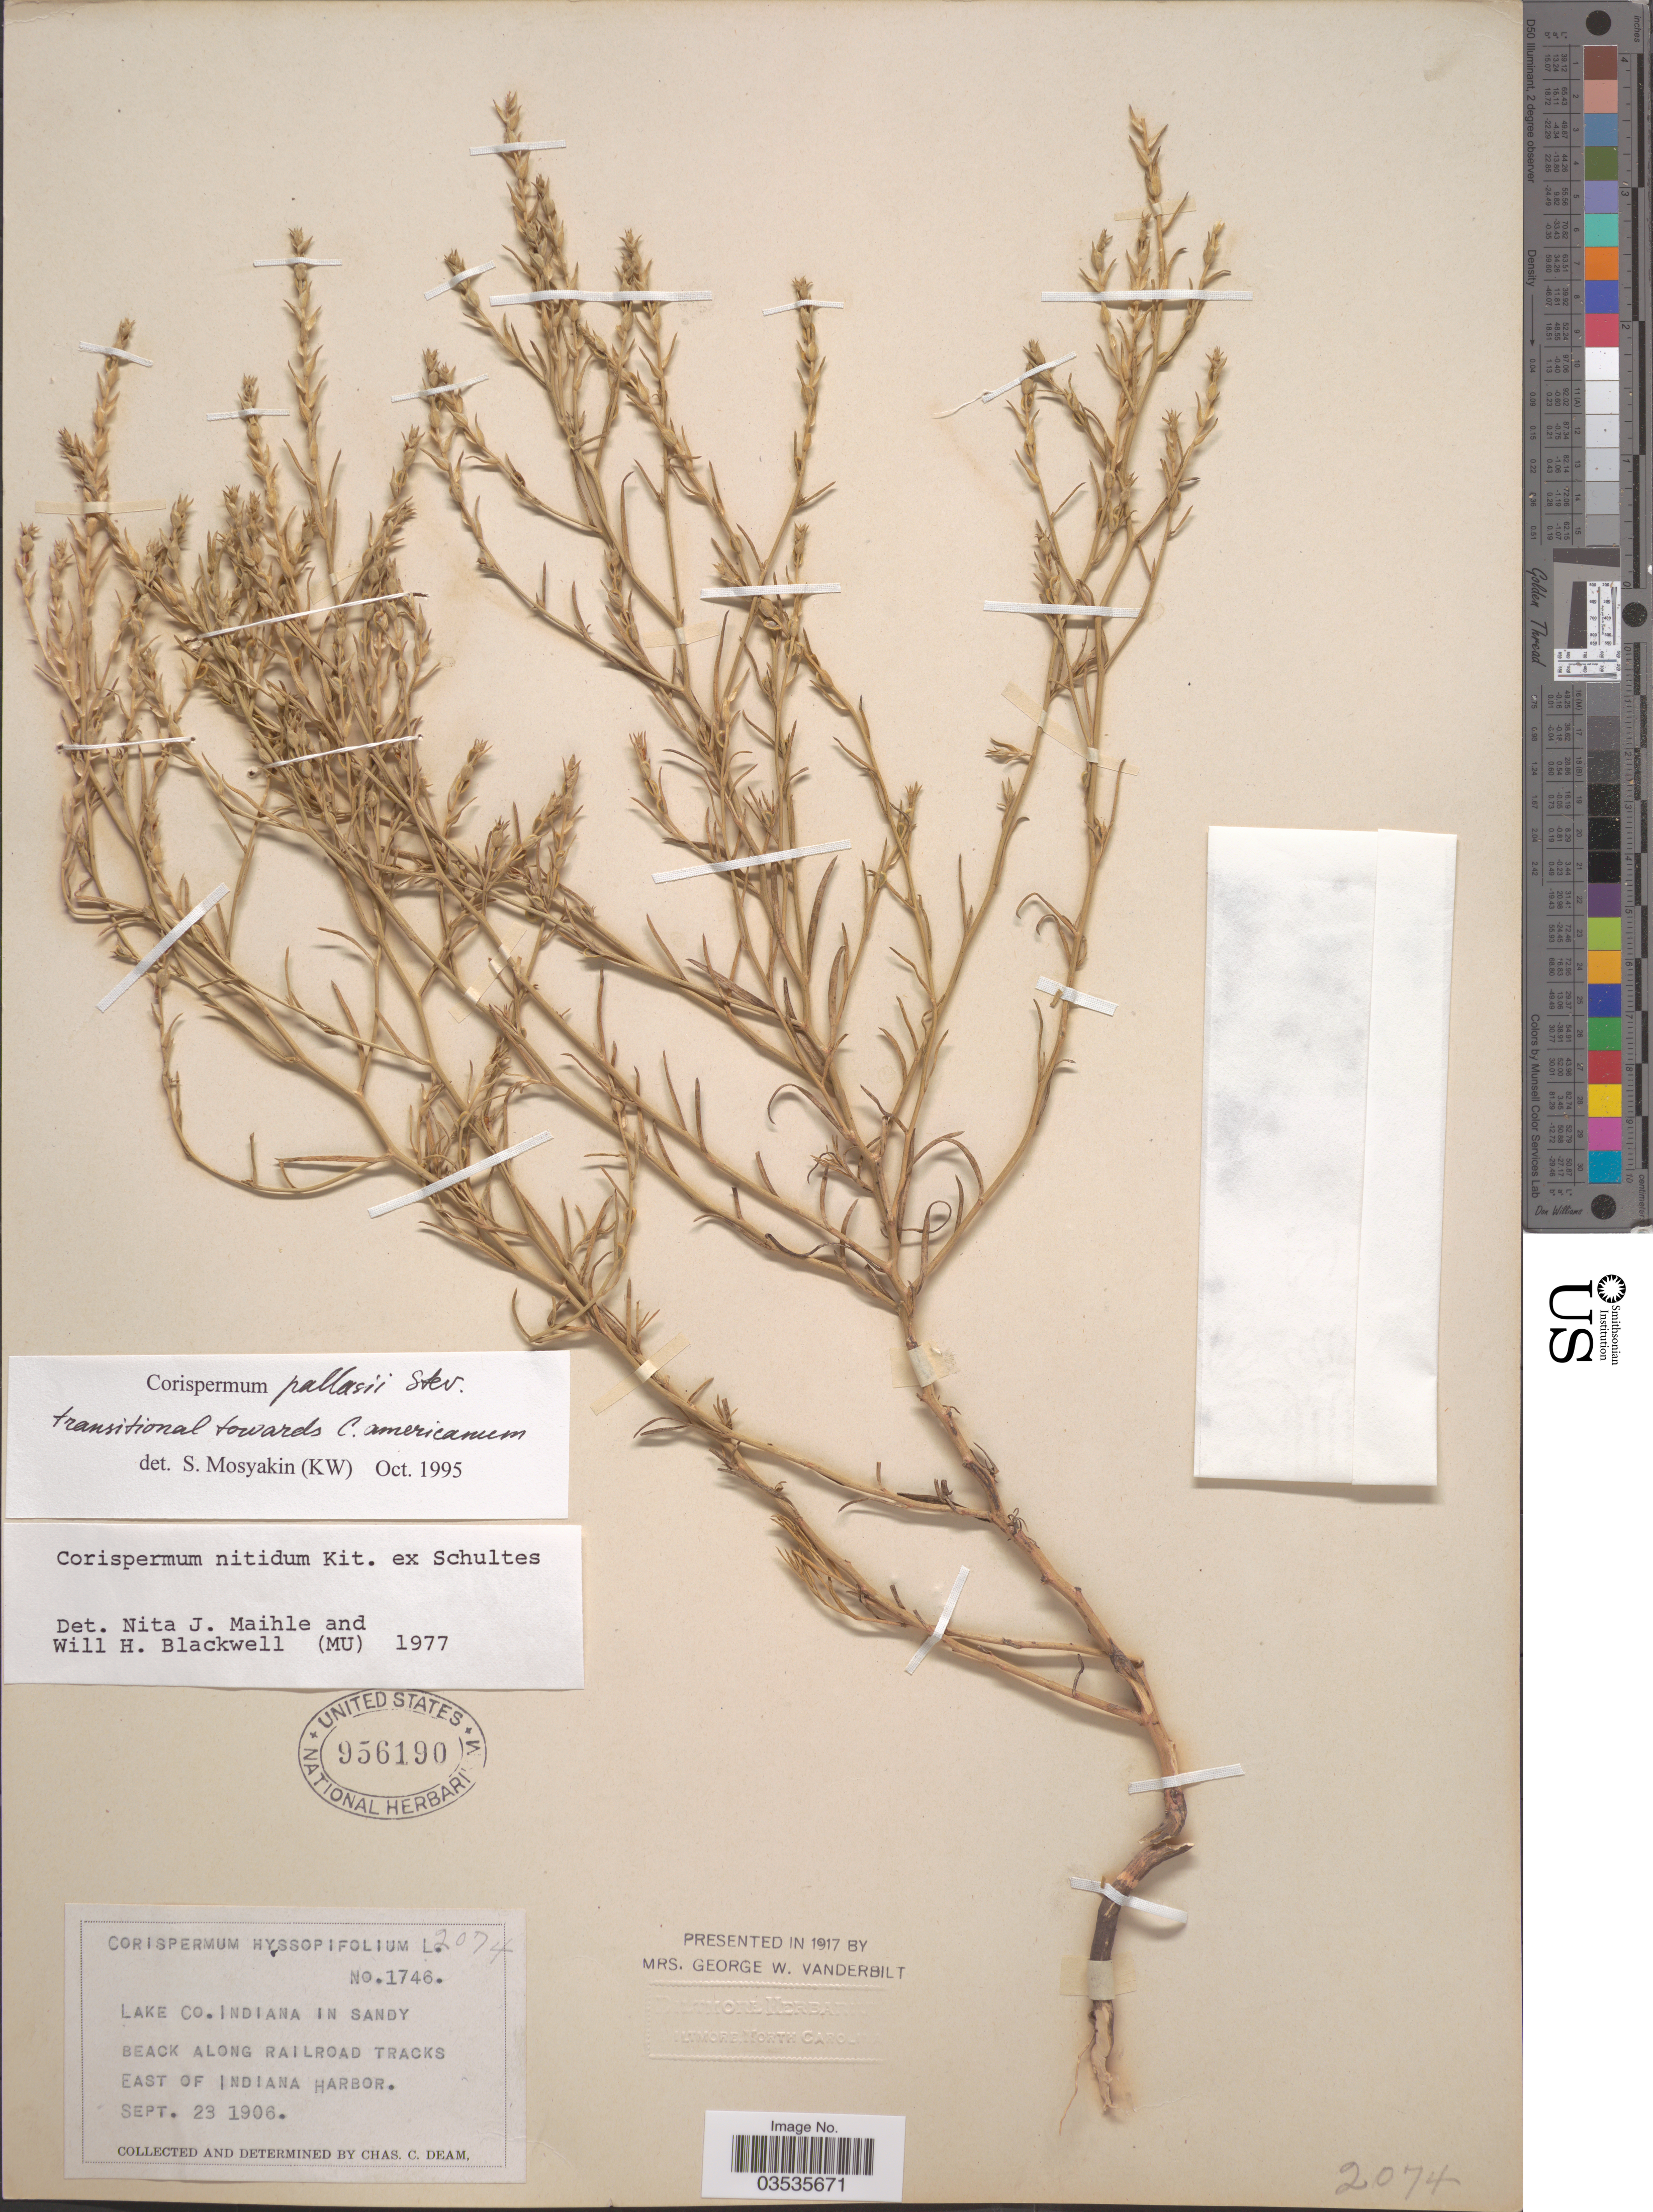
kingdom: Plantae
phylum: Tracheophyta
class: Magnoliopsida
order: Caryophyllales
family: Amaranthaceae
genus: Corispermum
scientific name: Corispermum pallasii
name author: Steven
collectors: C. C. Deam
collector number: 2074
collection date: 1906-09-23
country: United States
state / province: Indiana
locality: Lake Co. Beach along railroad tracks. East of Indiana Harbor.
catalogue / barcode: US 956190